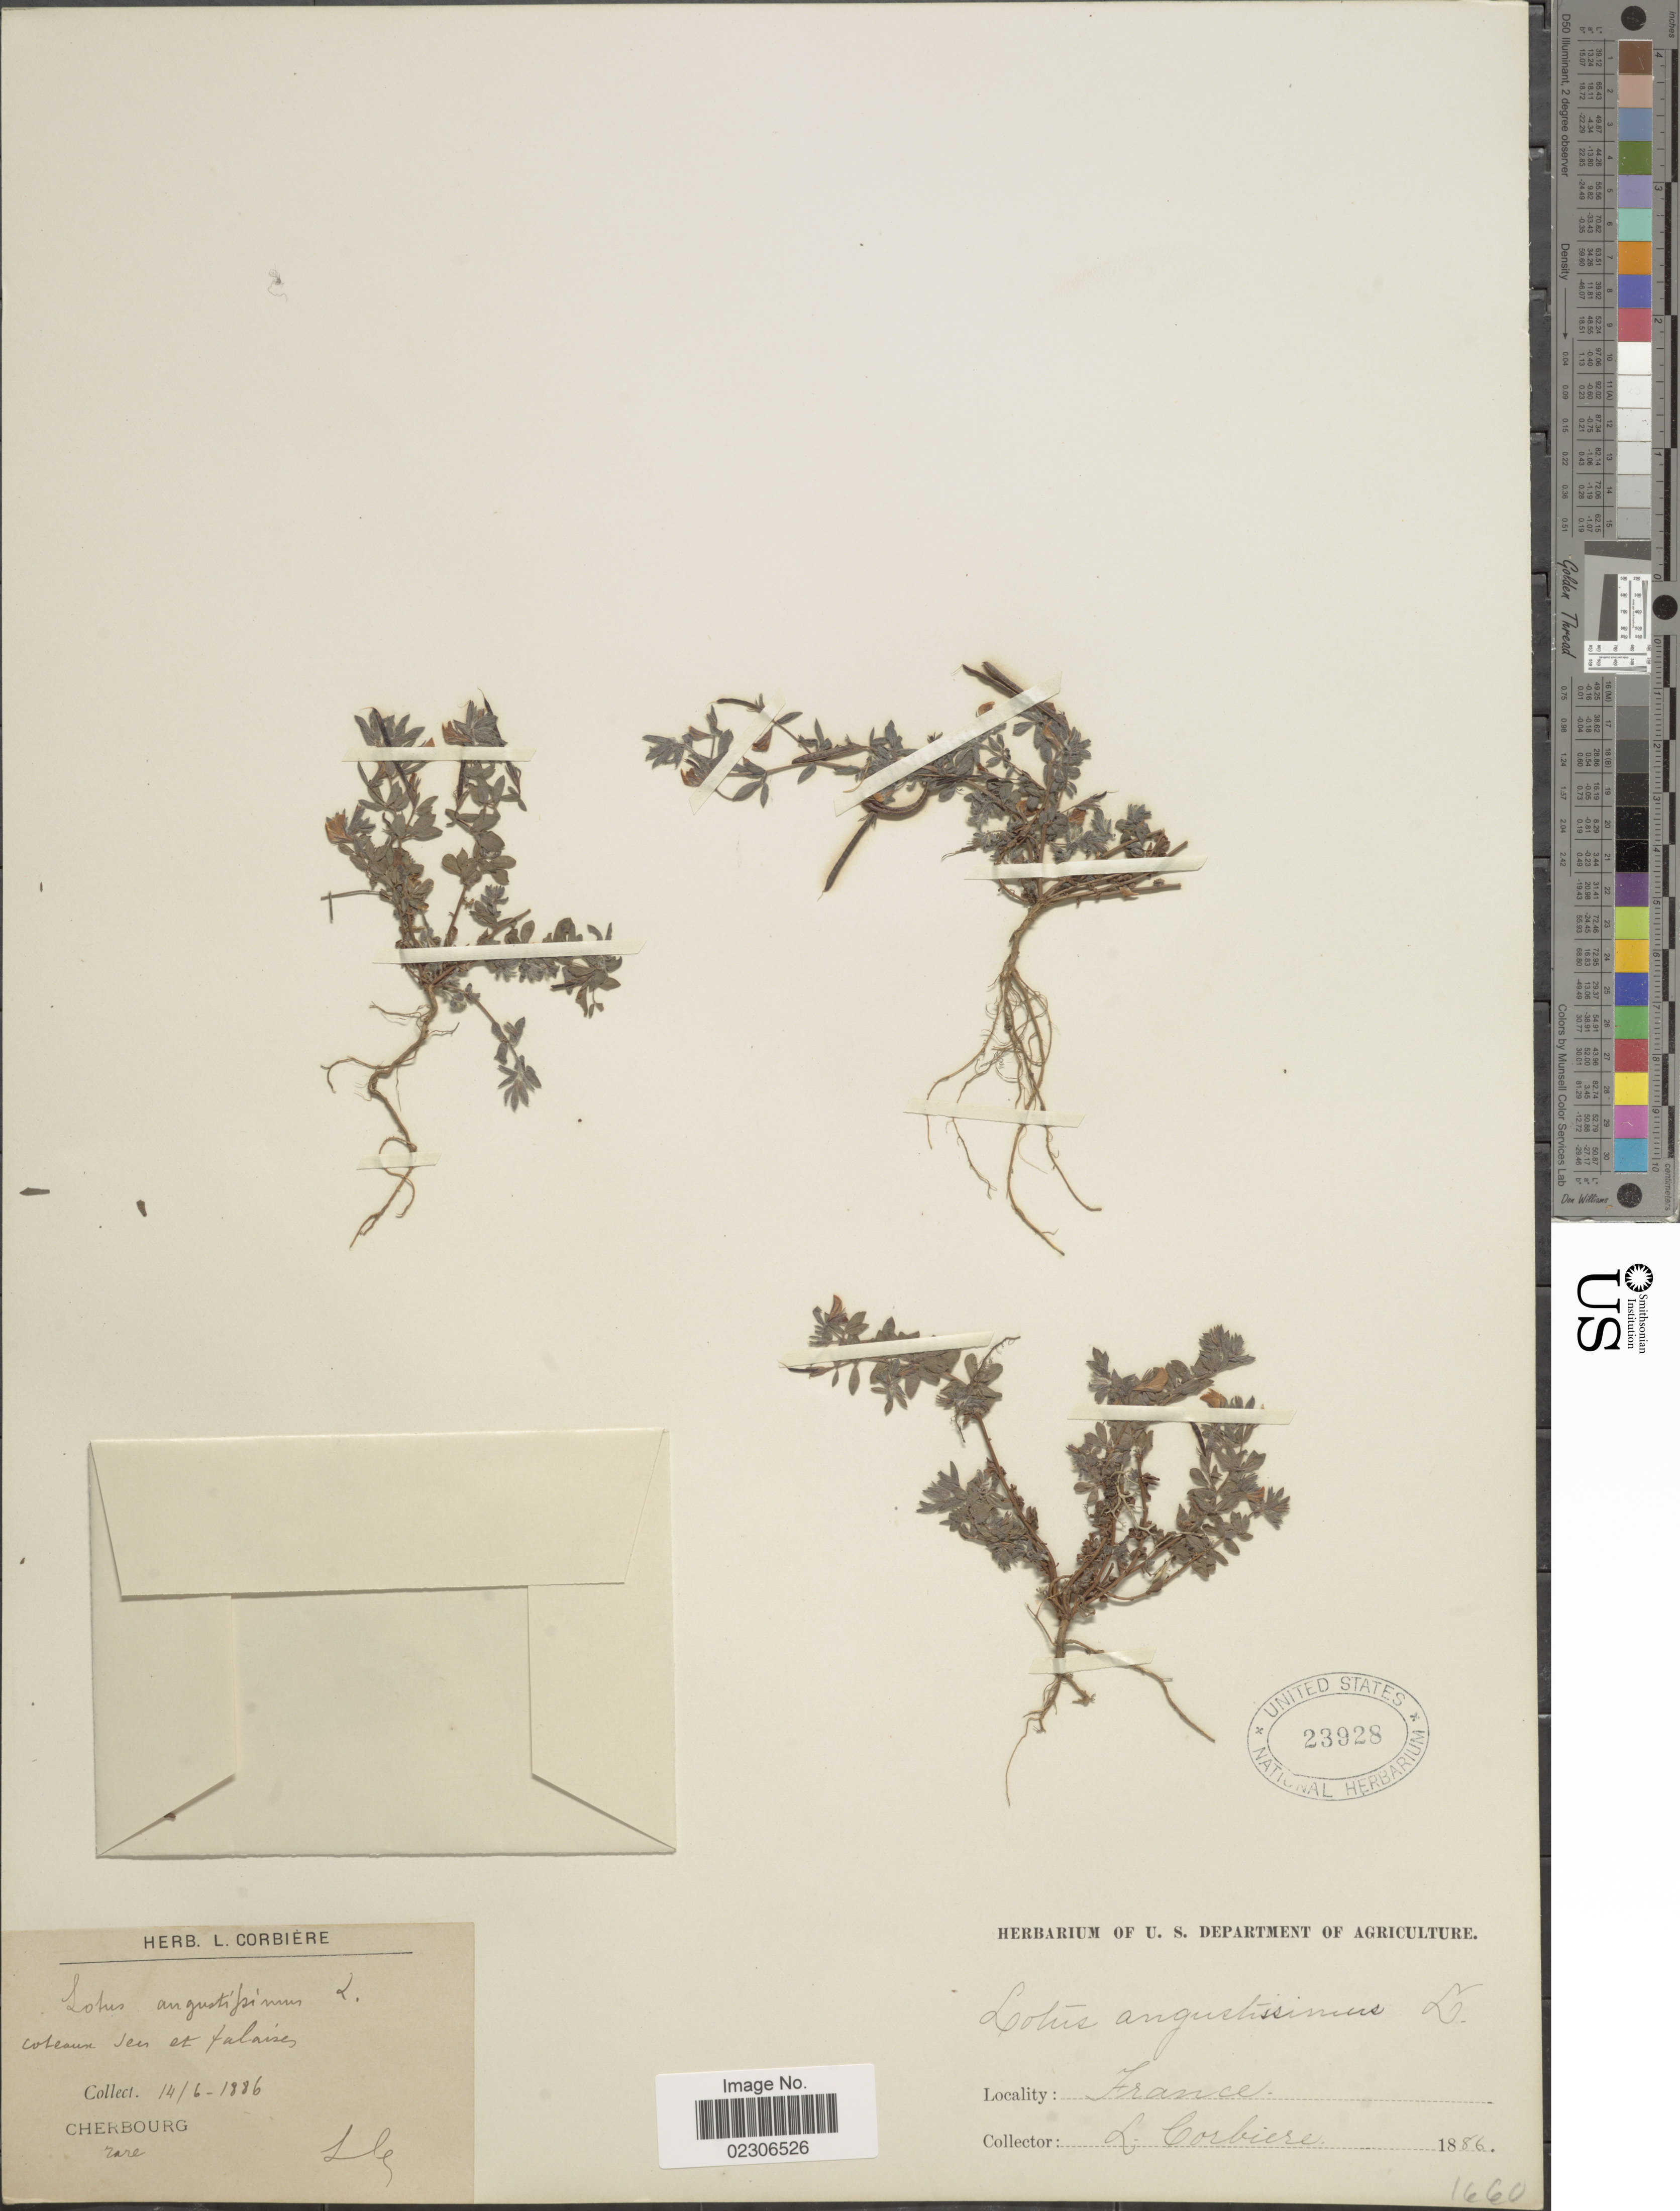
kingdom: Plantae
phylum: Tracheophyta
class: Magnoliopsida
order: Fabales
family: Fabaceae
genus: Lotus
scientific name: Lotus angustissimus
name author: L.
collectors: L. Corbière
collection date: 1886-06-14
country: France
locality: Cherbourg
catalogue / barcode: US 23928